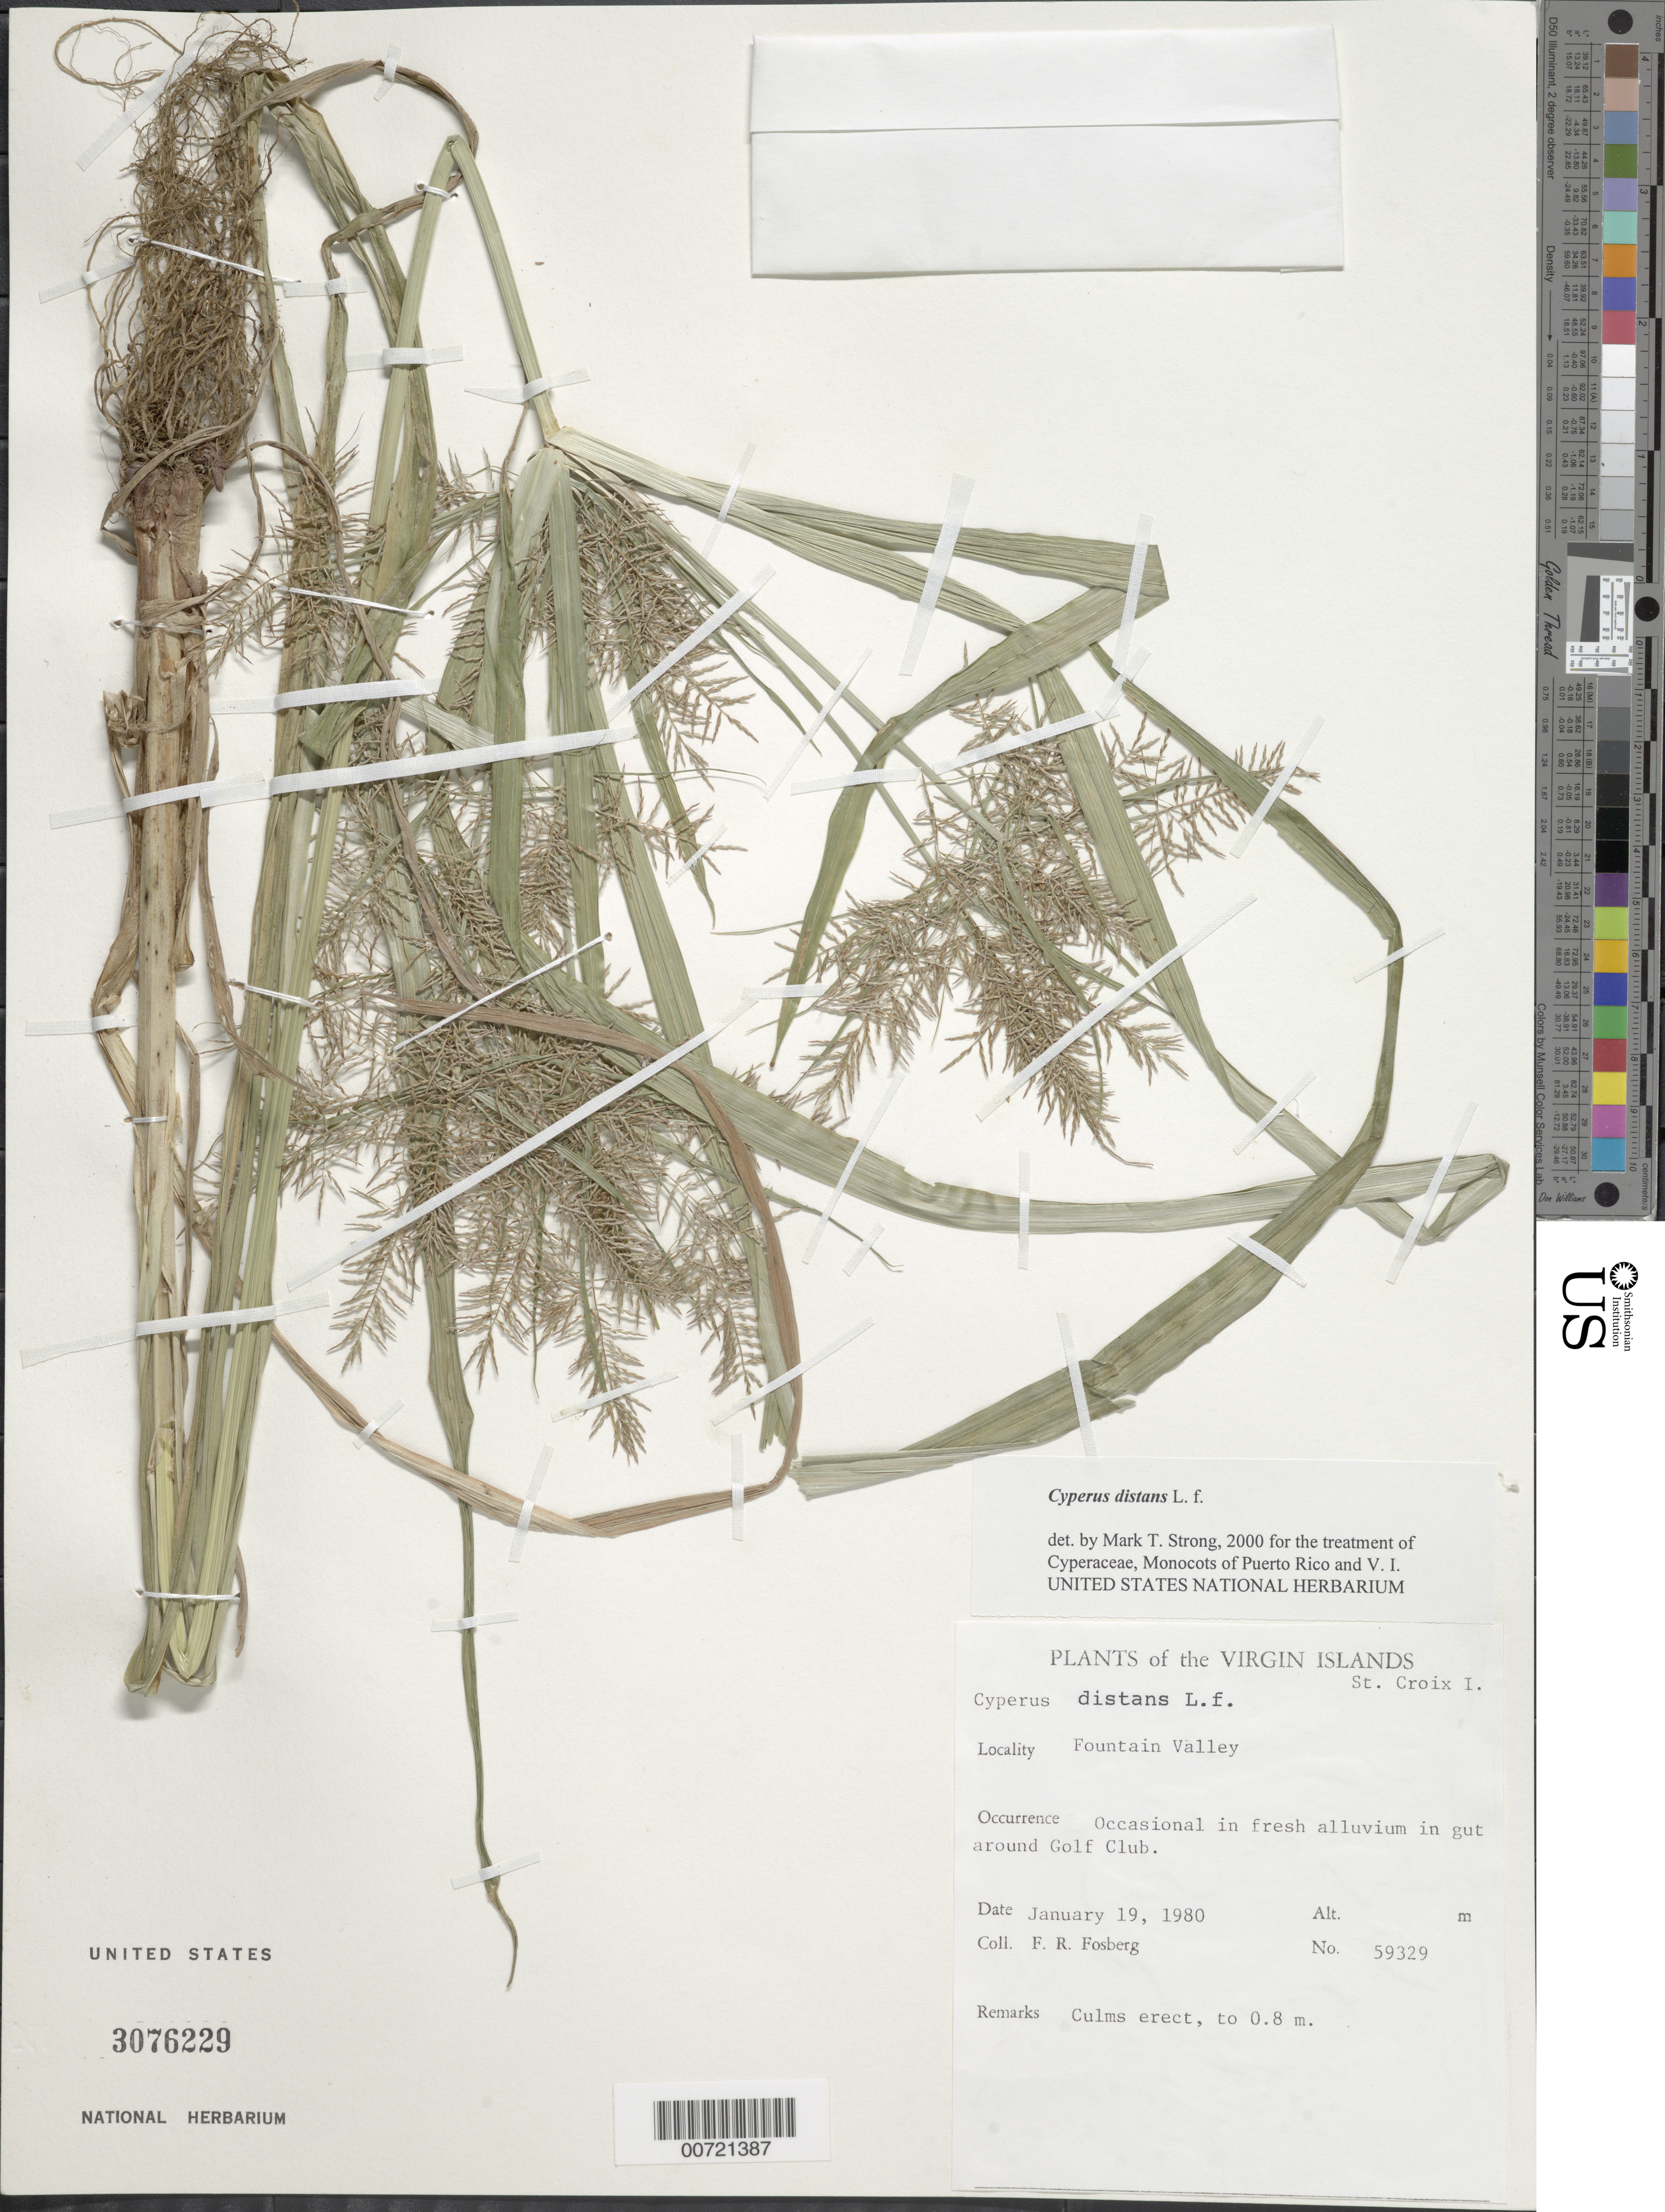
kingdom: Plantae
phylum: Tracheophyta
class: Liliopsida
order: Poales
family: Cyperaceae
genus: Cyperus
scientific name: Cyperus distans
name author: L. f.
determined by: Strong, M. T., (US), Smithsonian Institution - National Museum of Natural History (UNITED STATES)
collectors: F. R. Fosberg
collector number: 59329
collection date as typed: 19 Jan 1980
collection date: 1980-01-19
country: U.S. Virgin Islands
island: St. Croix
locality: St. Croix: Fountain Valley.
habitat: In fresh alluvium in gut around golf course.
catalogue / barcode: US 3076229